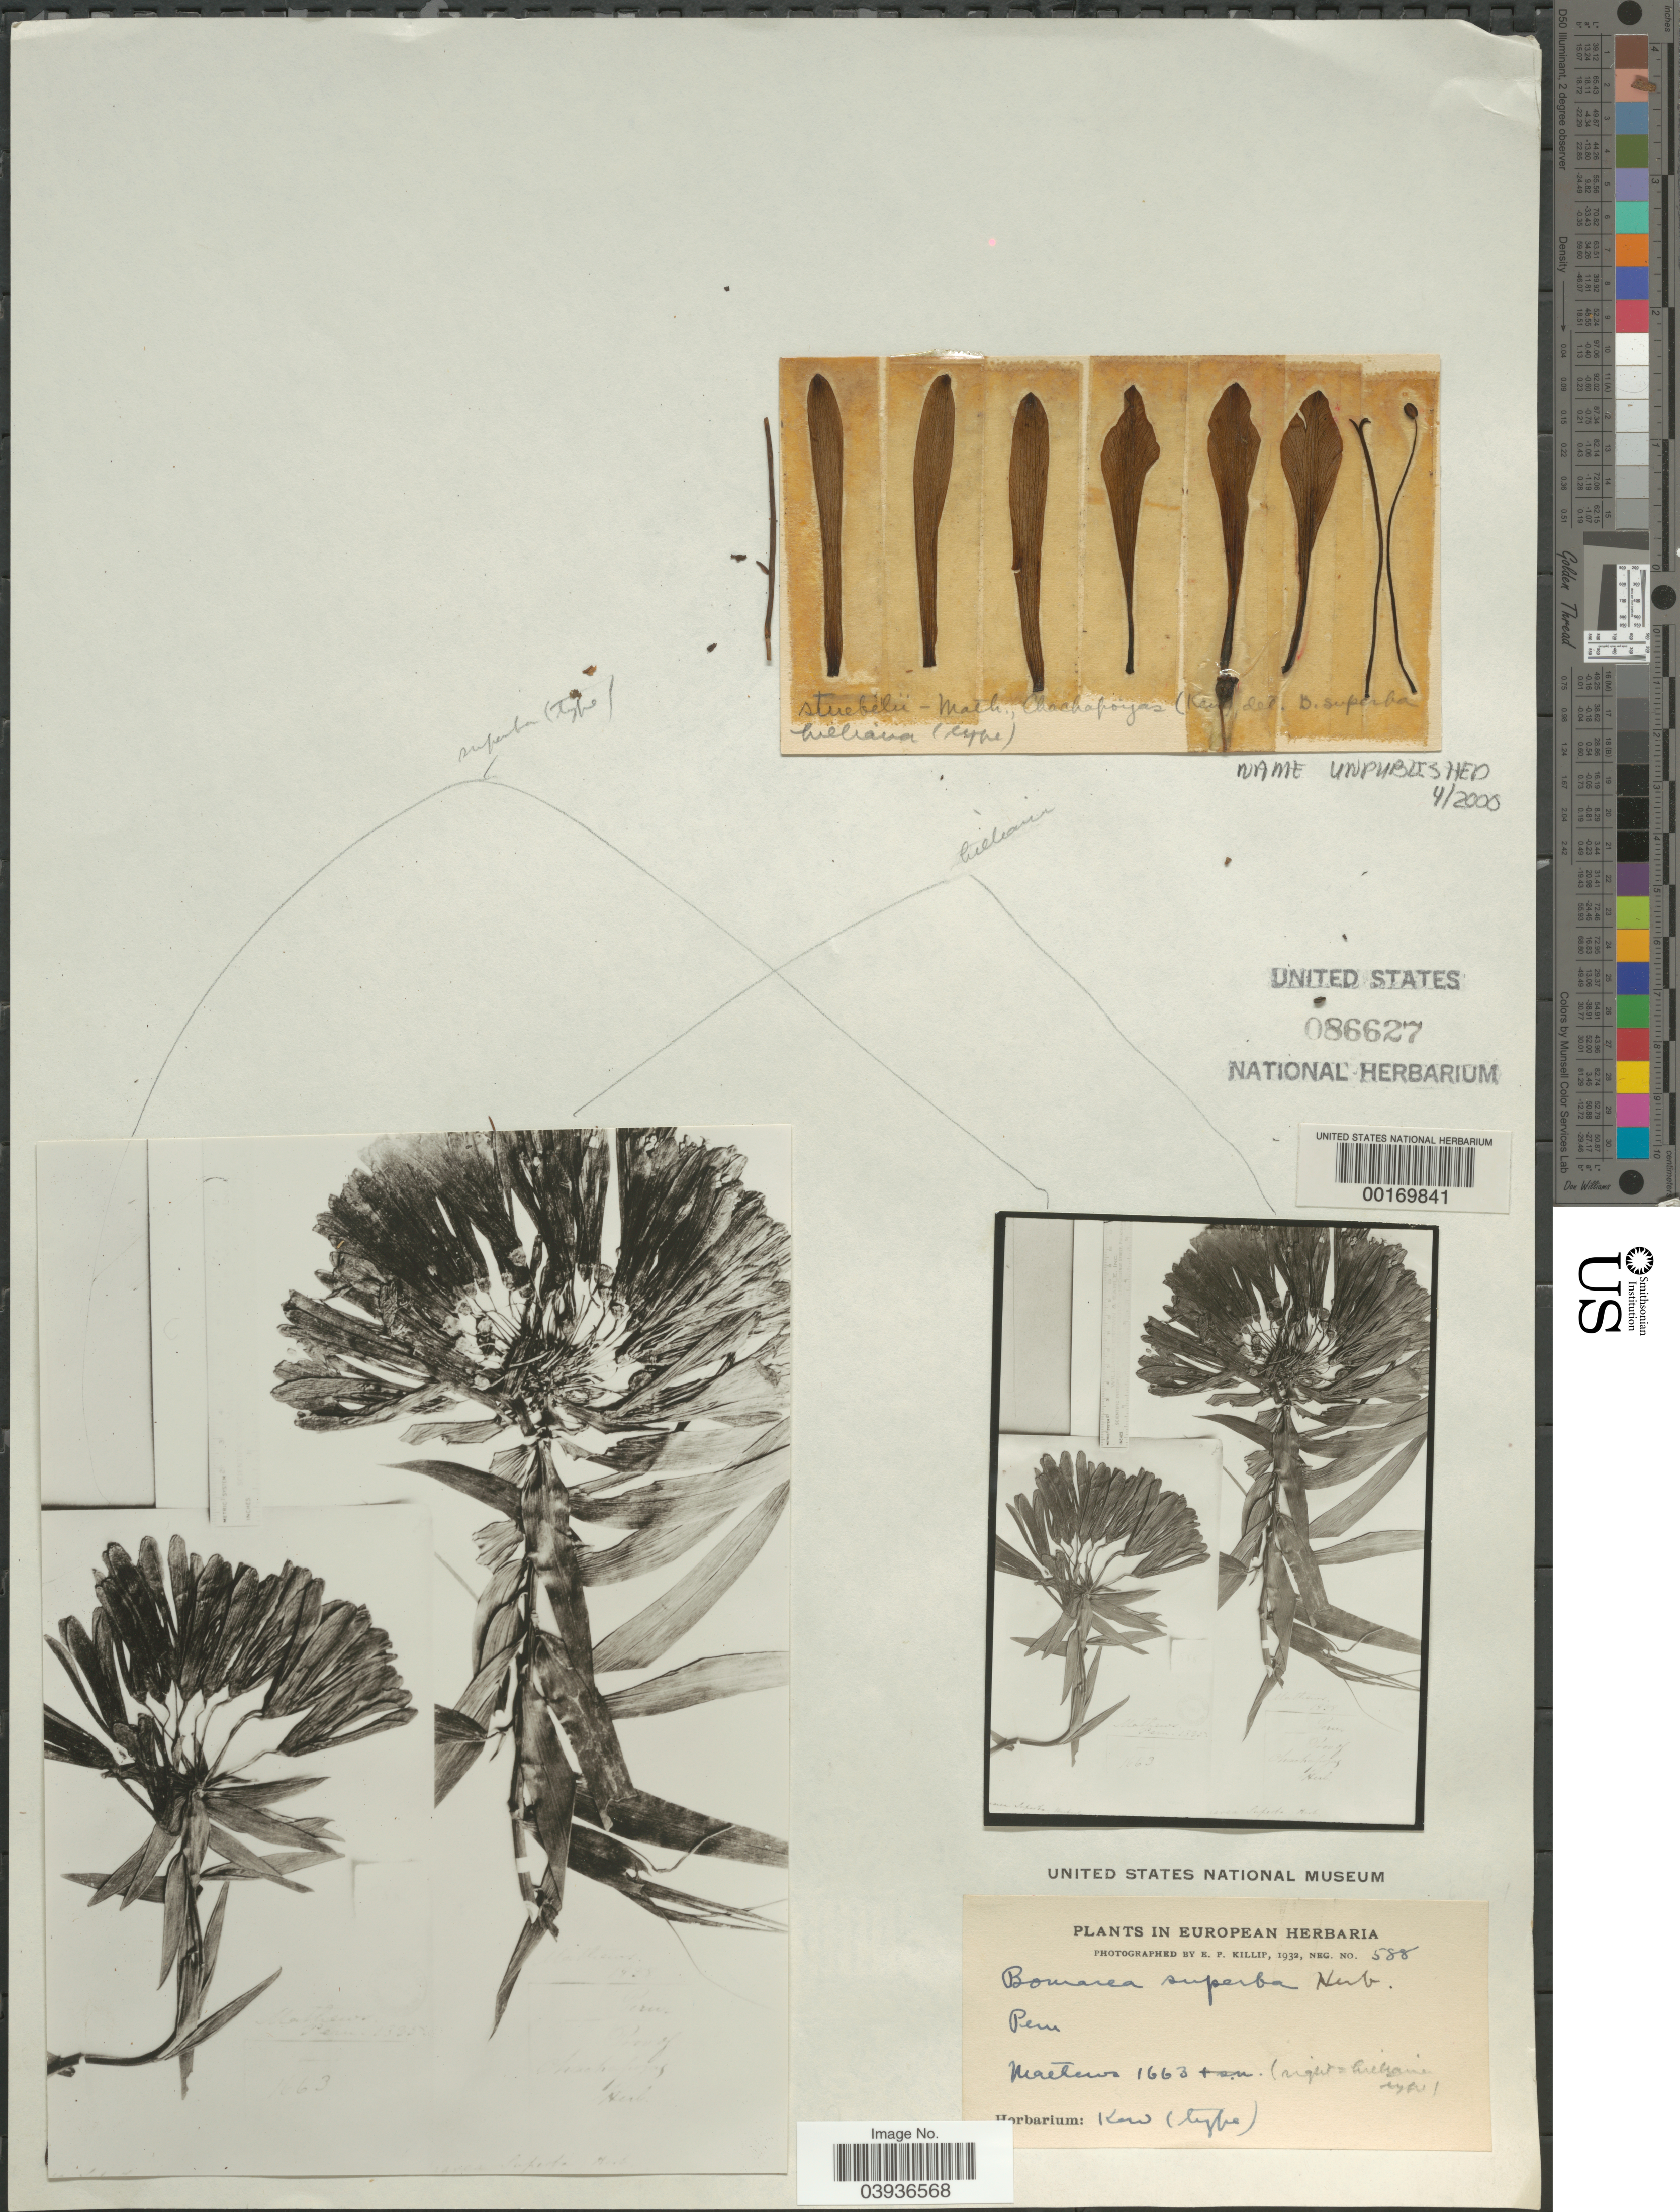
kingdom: Plantae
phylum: Tracheophyta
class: Liliopsida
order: Liliales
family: Alstroemeriaceae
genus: Bomarea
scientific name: Bomarea superba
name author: Herbert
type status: Isotype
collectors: -- Mathews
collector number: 1663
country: Peru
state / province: San Martín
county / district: Mariscal Cáceres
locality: Rio Huallaga, margen Derecha del; Balsa Probana; dtto. Tocache Nuevo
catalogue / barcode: US 86627